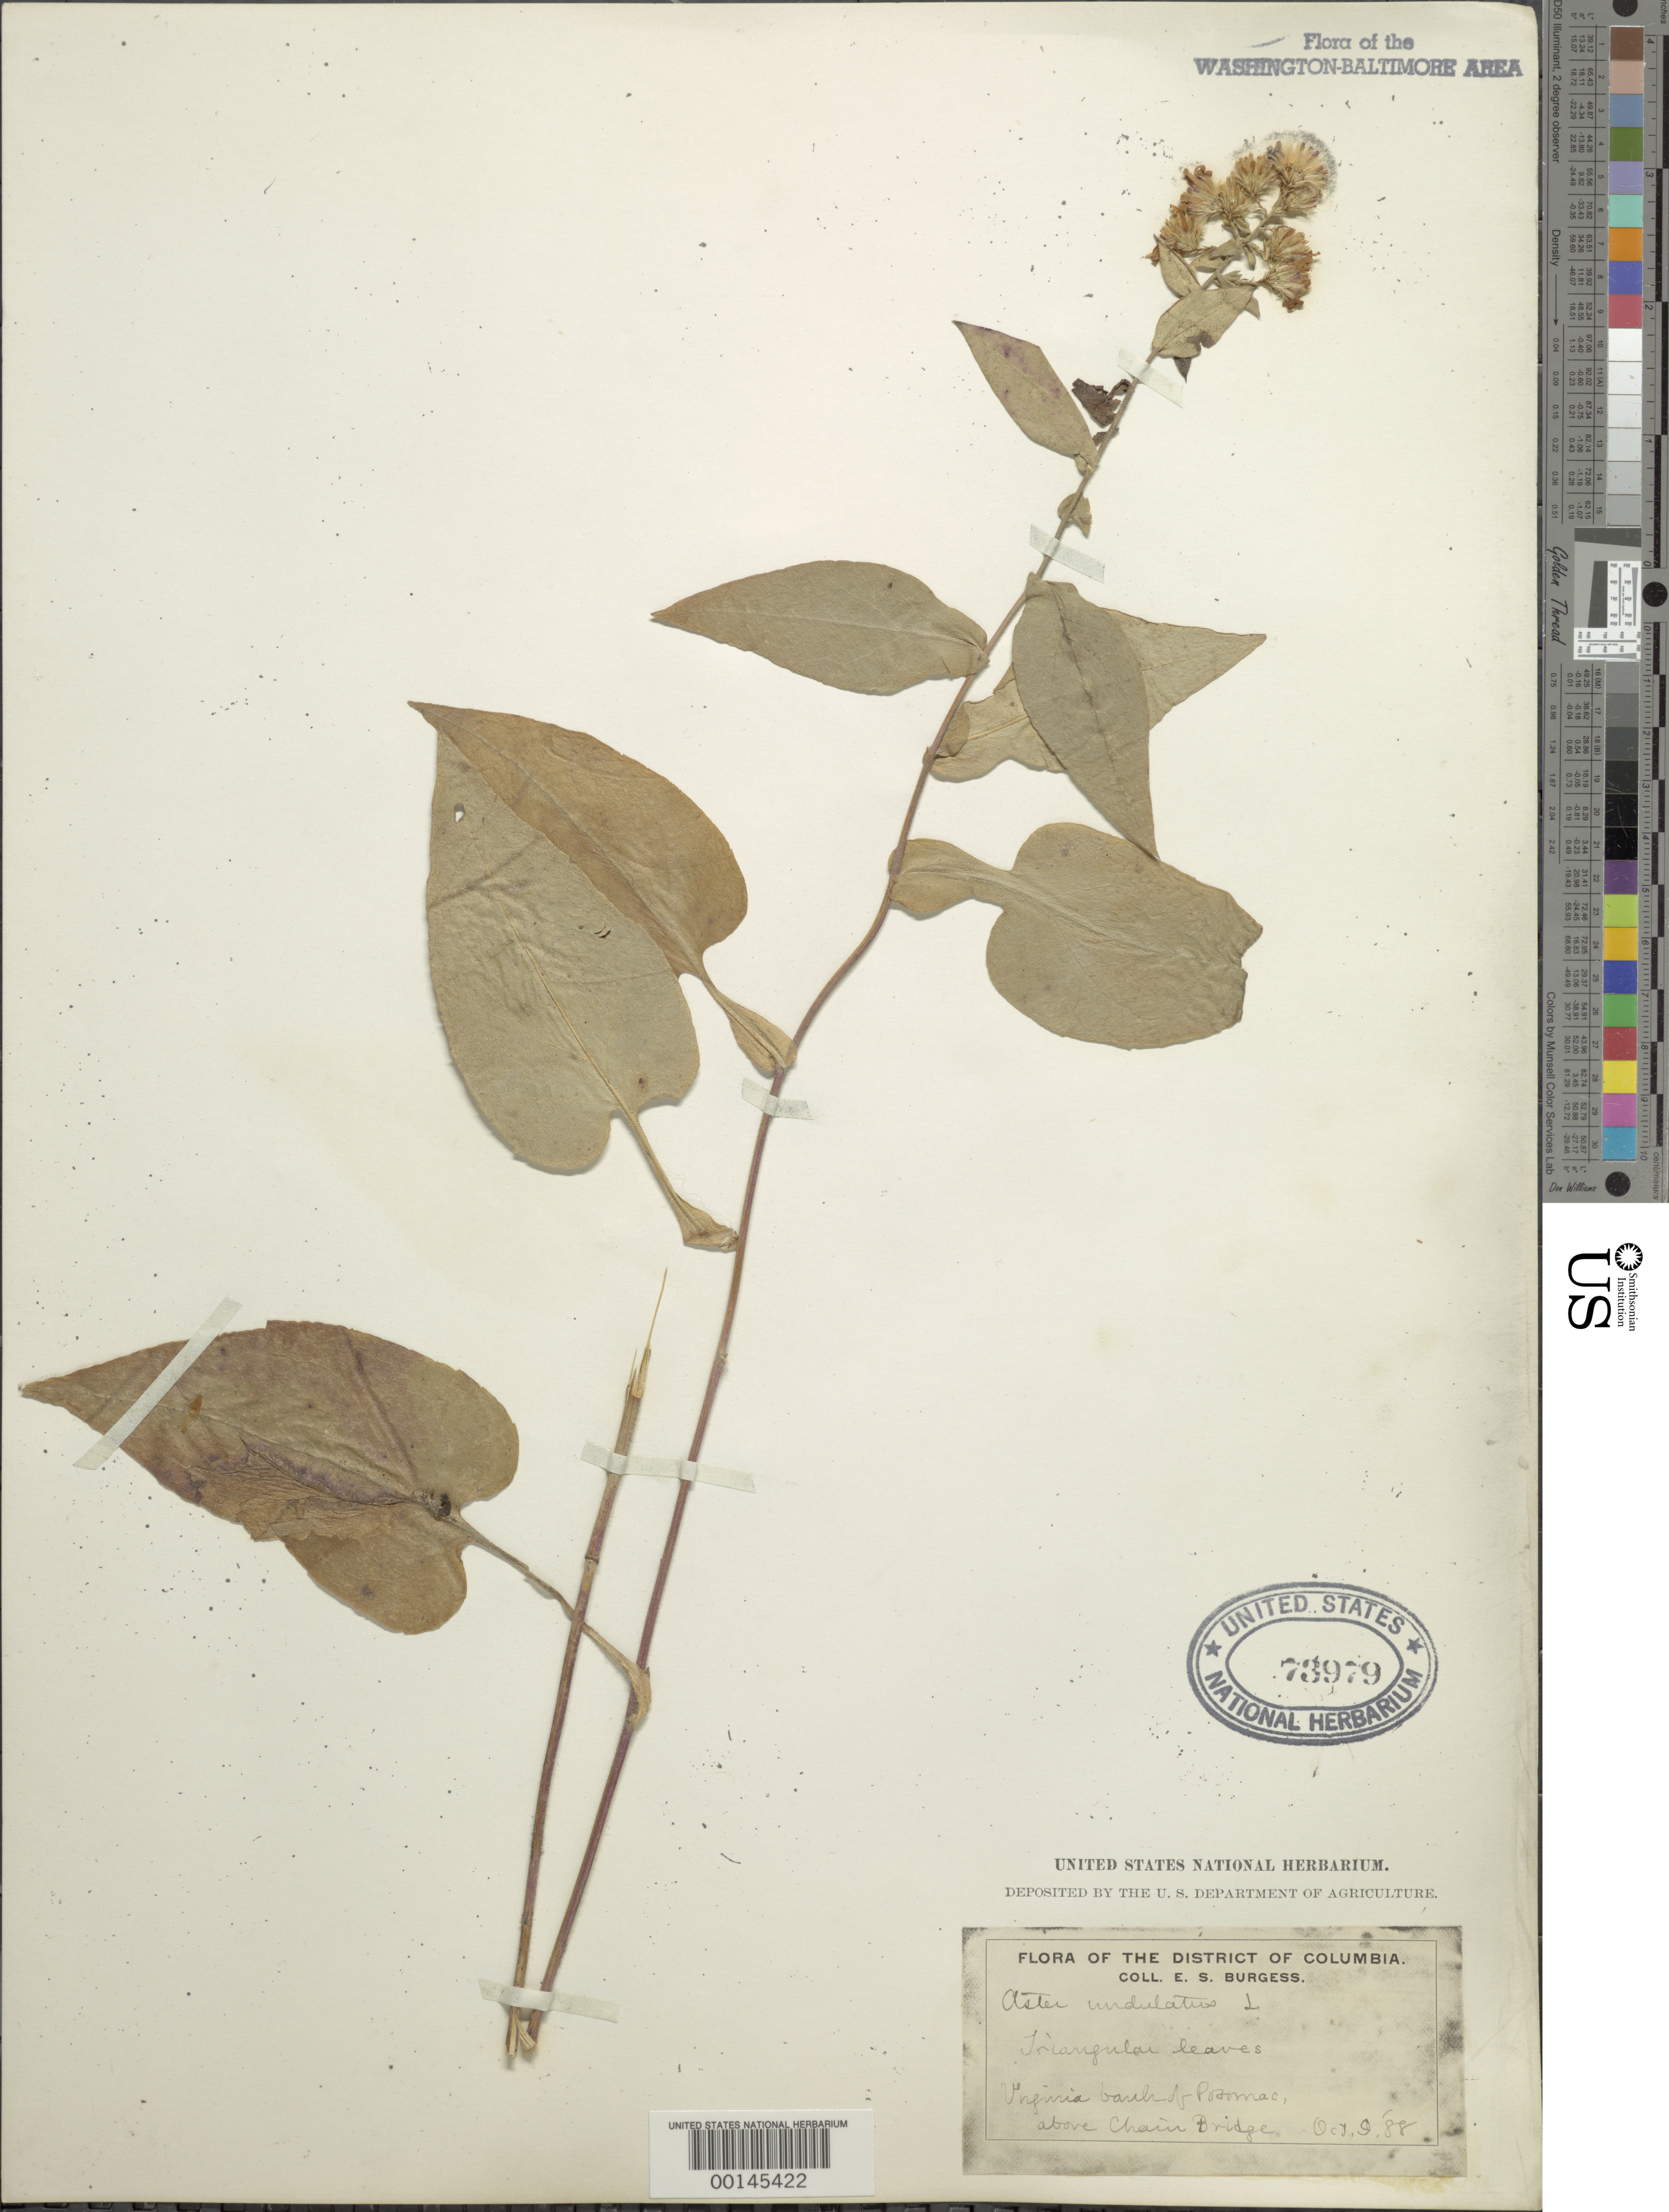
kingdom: Plantae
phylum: Tracheophyta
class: Magnoliopsida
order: Asterales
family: Asteraceae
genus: Symphyotrichum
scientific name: Symphyotrichum undulatum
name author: (L.) G.L. Nesom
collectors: E. Burgess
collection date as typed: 09 Oct 1888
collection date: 1888-10-09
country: United States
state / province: Virginia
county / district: Fairfax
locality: Above Chain Bridge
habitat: Bank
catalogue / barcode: US 73979